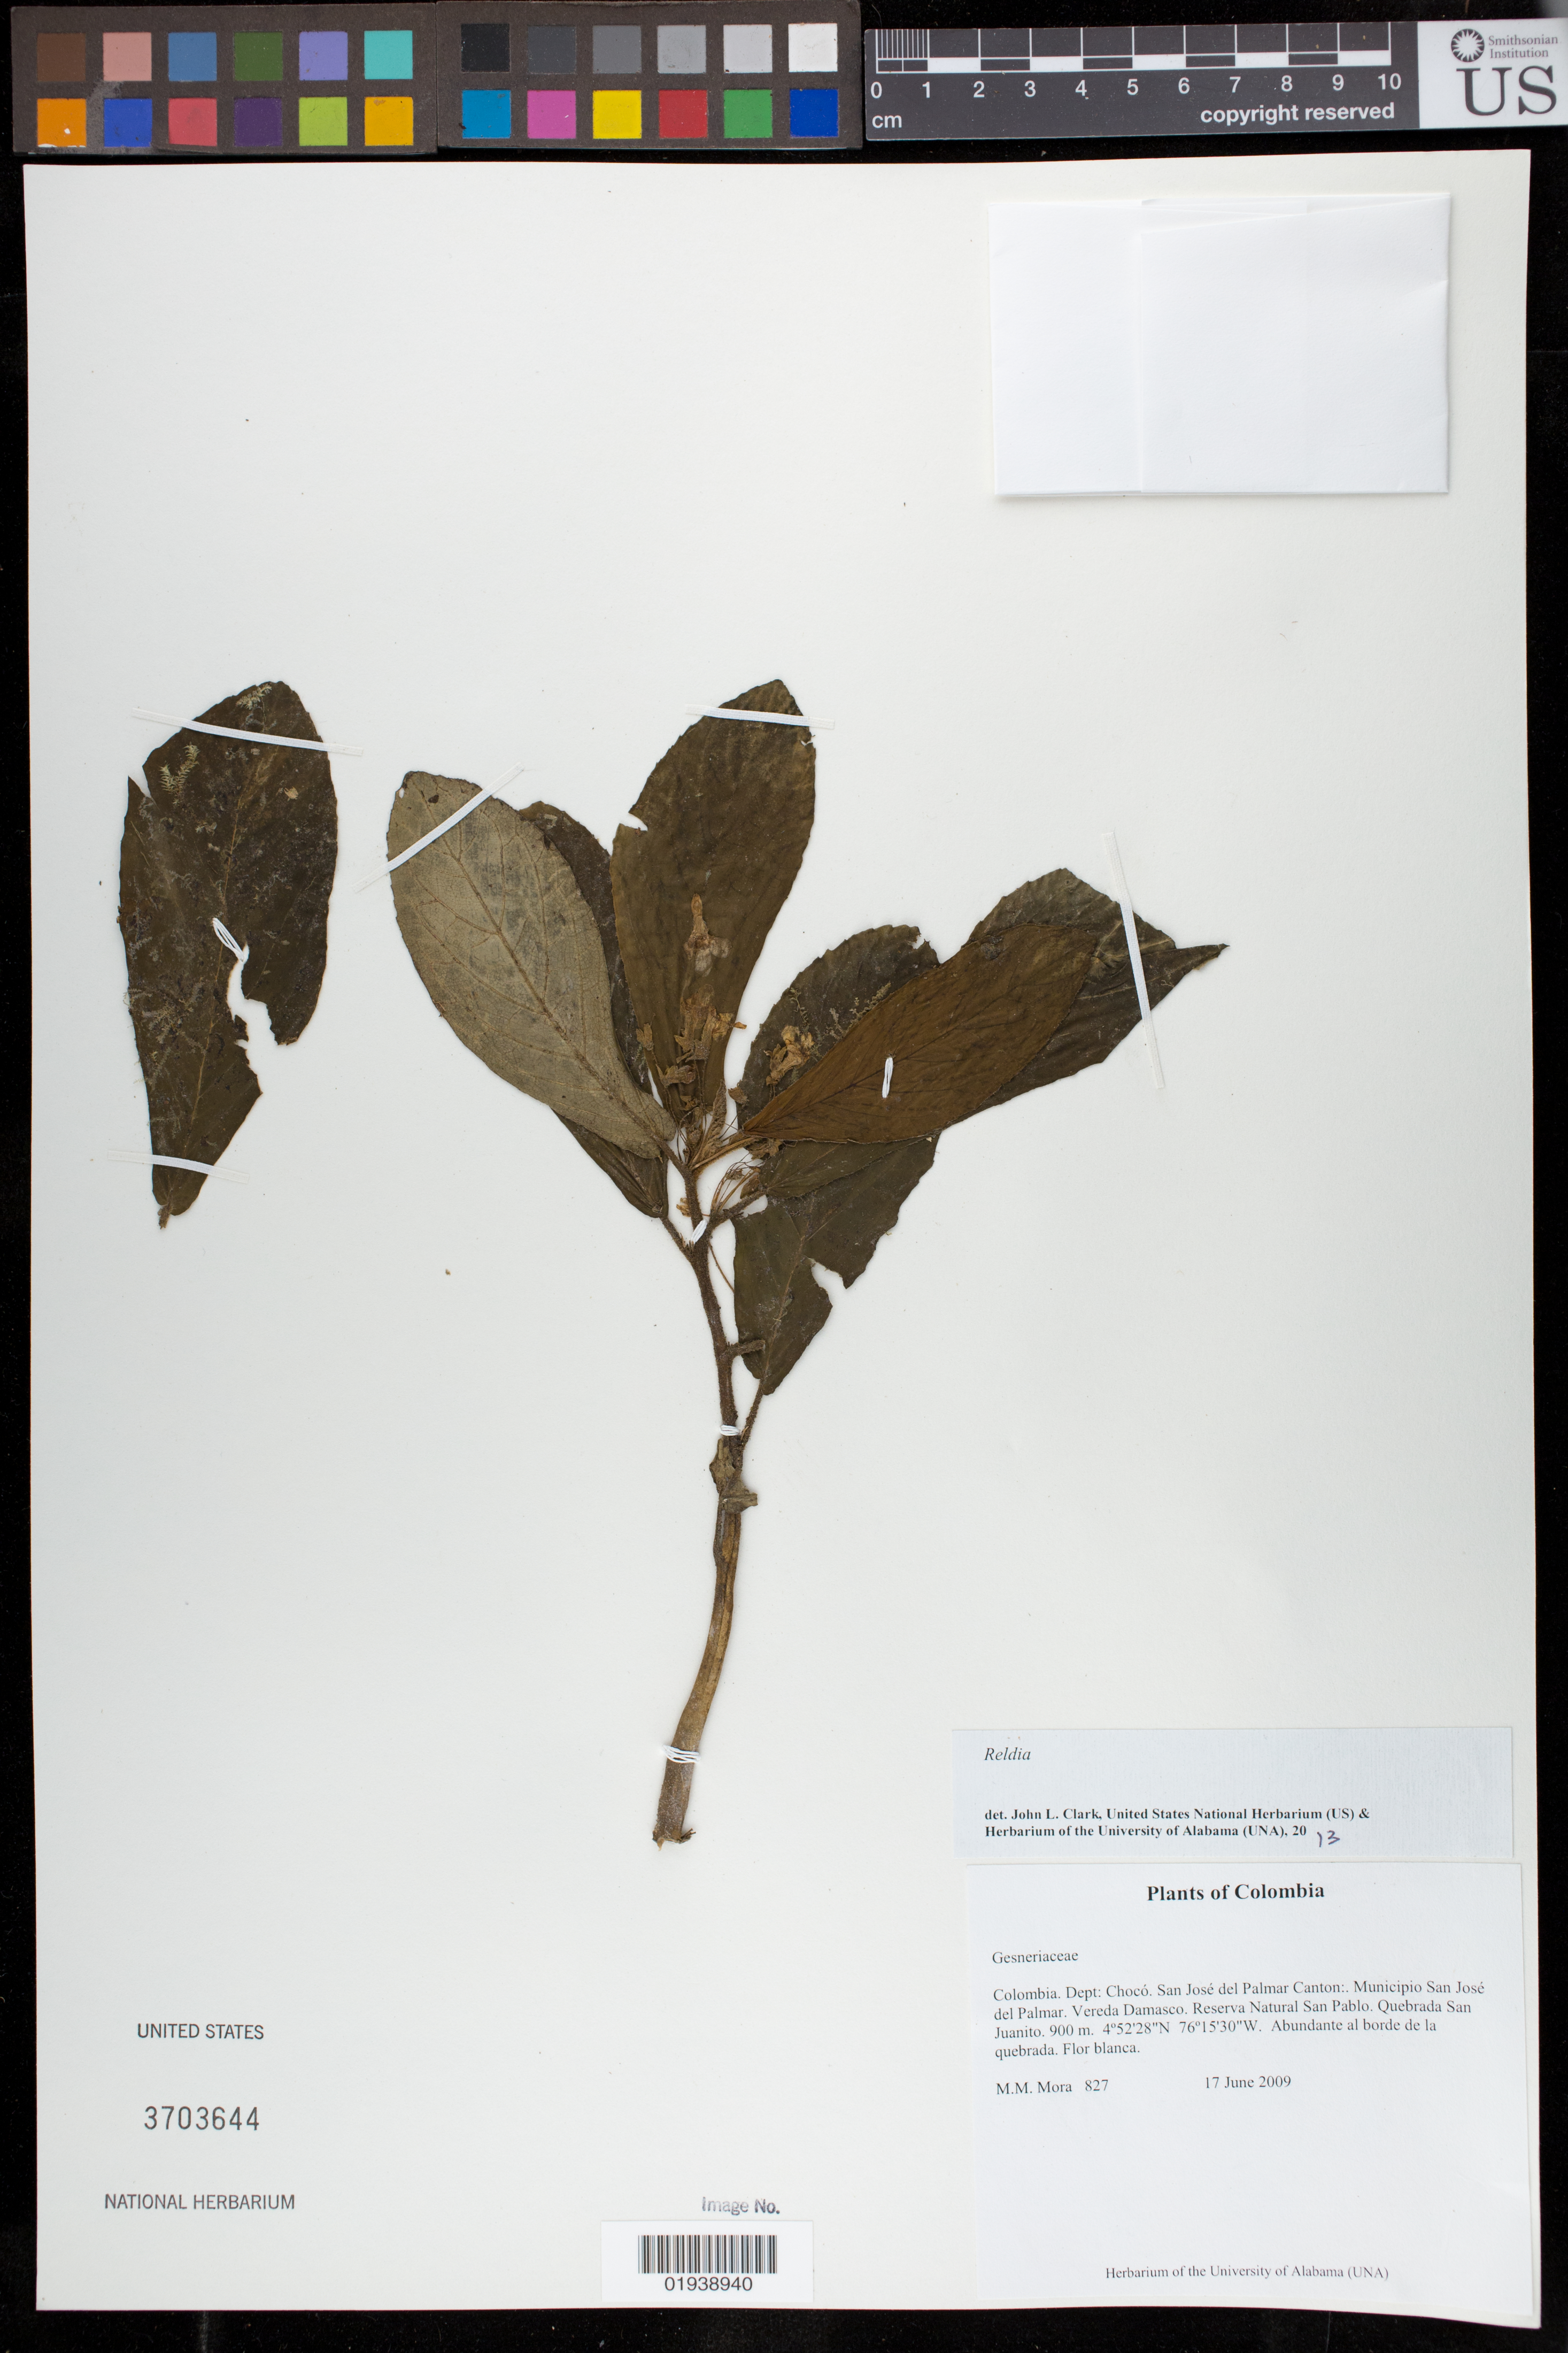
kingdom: Plantae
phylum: Tracheophyta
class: Magnoliopsida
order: Lamiales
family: Gesneriaceae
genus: Reldia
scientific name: Reldia sp.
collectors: M. M. Mora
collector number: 827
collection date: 2009-06-17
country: Colombia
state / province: Chocó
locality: San Jose del Palmar Canton. Municipio San Jose del Palmar. Vereda Damasco. Reserva Natural San Pablo. Quebrada San Juanito.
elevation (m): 900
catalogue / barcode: US 3703644